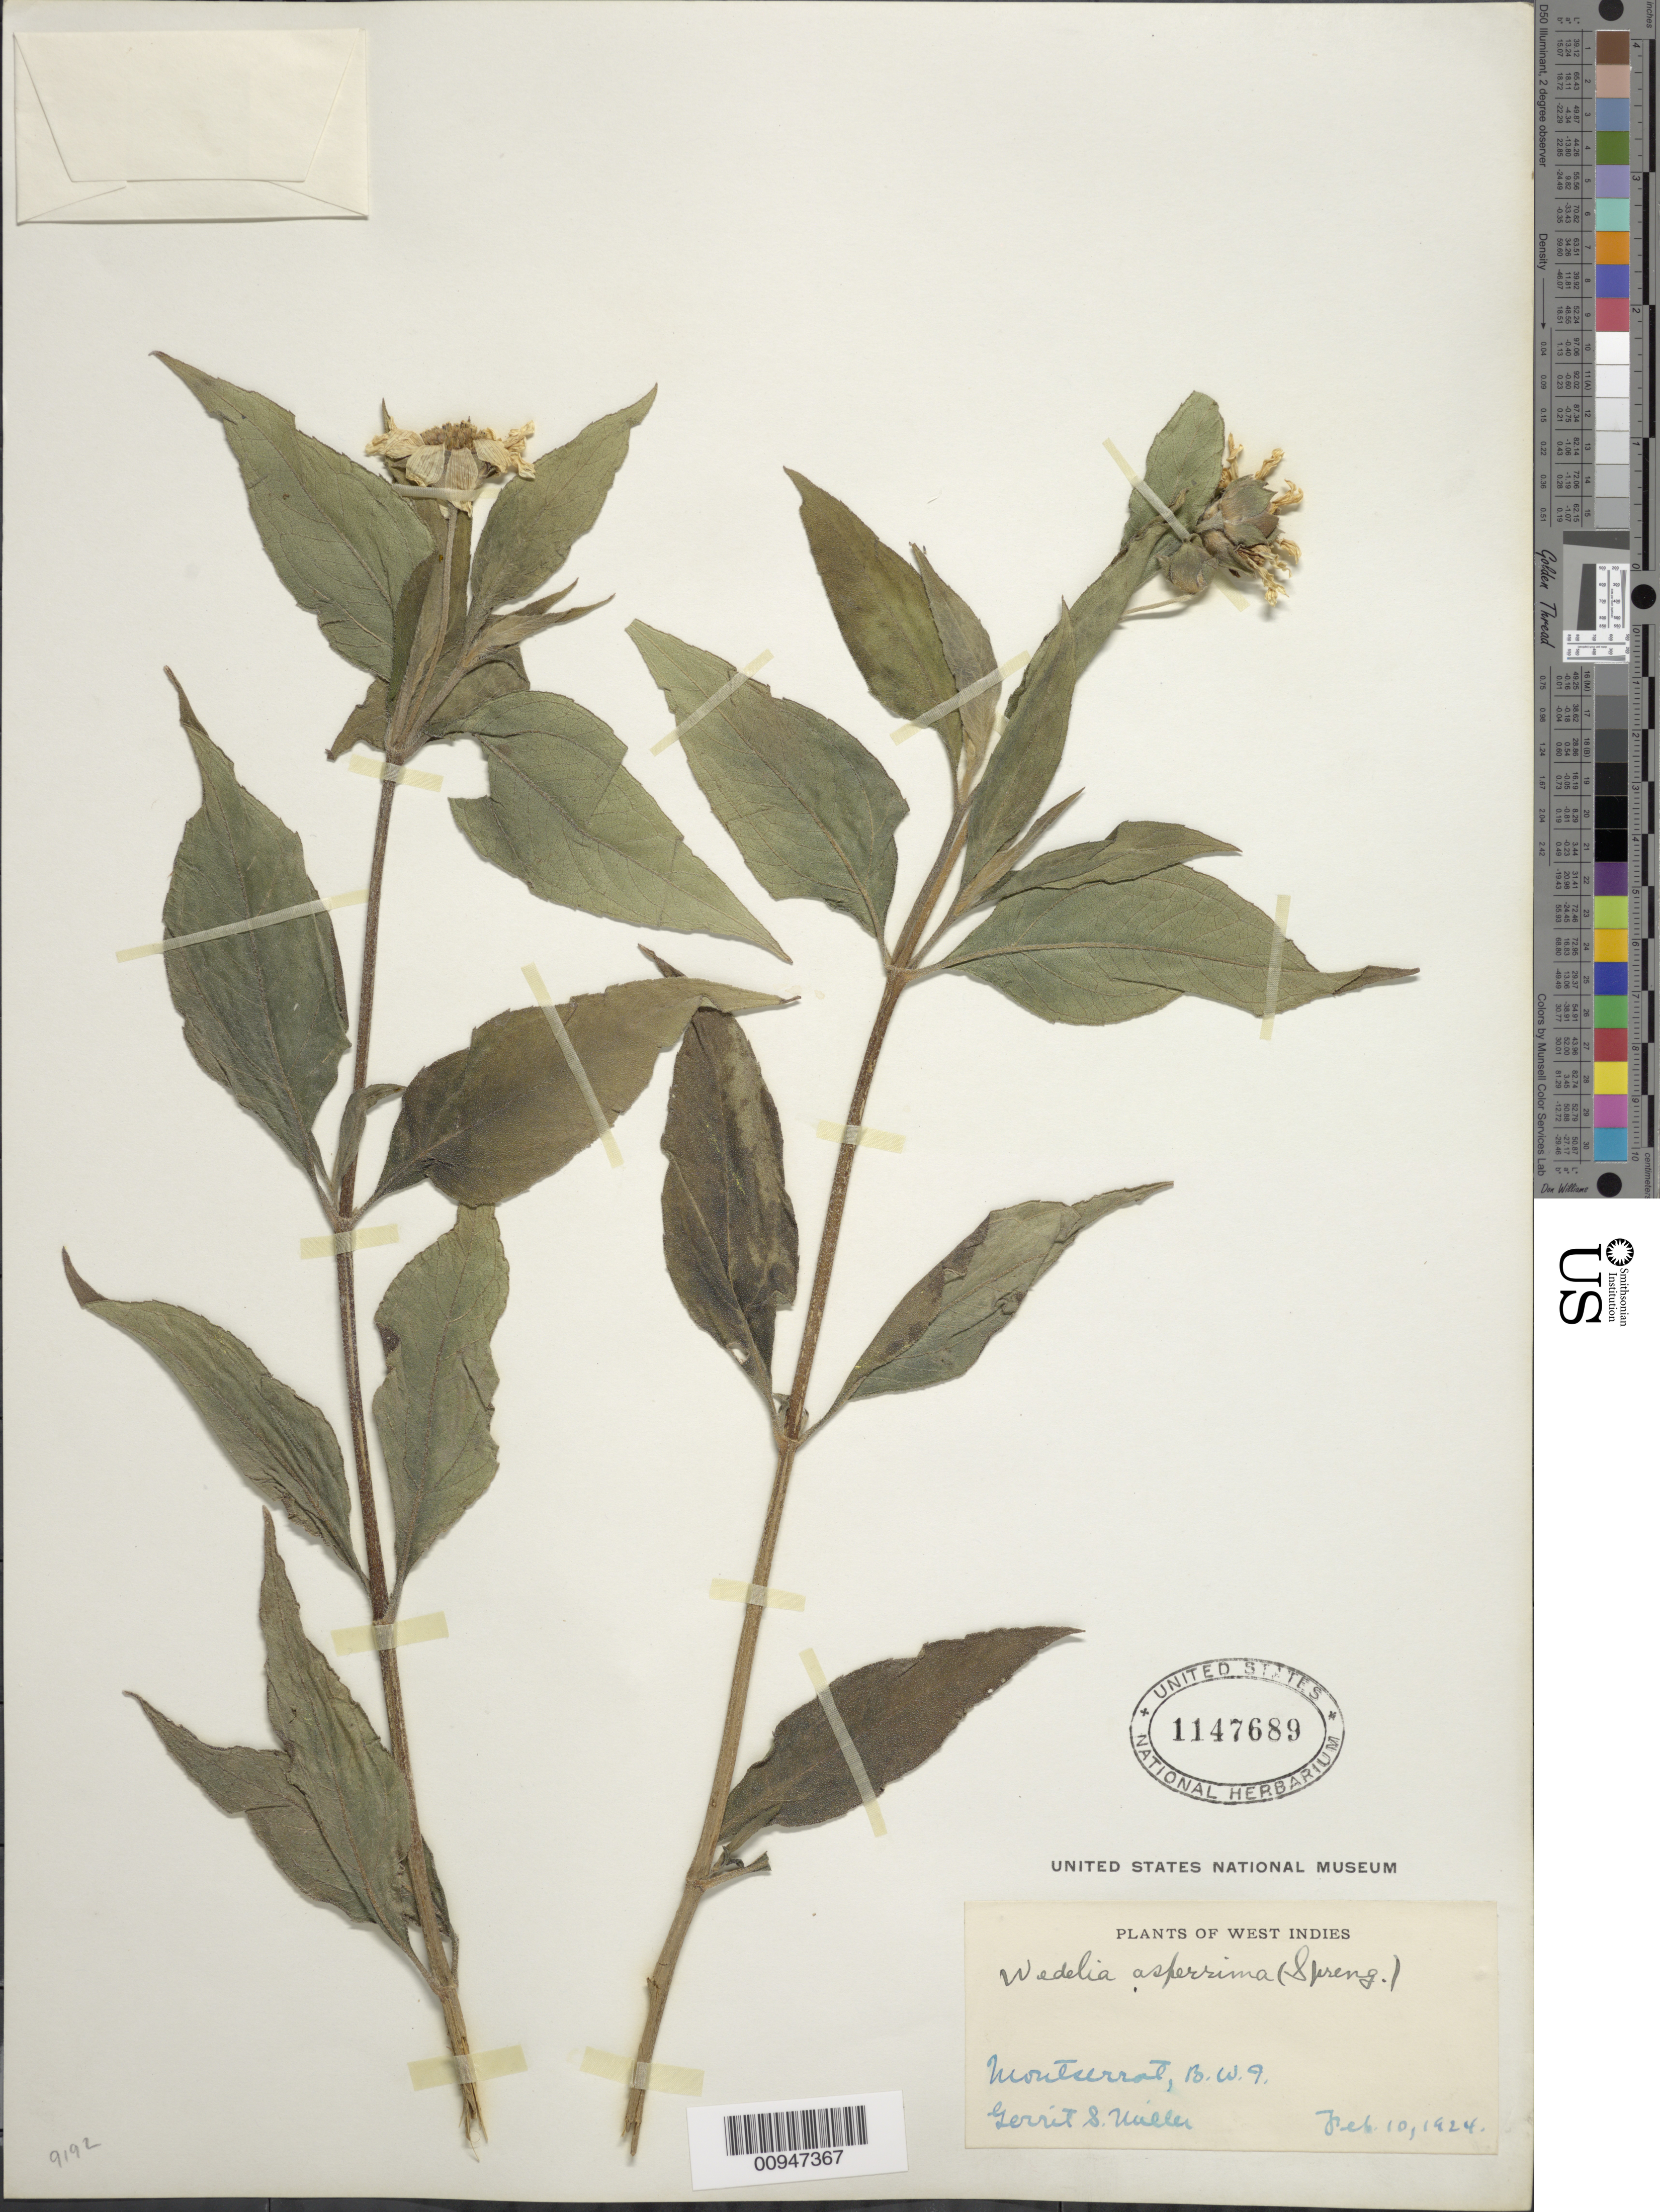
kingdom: Plantae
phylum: Tracheophyta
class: Magnoliopsida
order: Asterales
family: Asteraceae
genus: Wedelia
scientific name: Wedelia calycina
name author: Rich.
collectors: G. S. Miller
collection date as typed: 10 Feb 1924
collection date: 1924-02-10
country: Montserrat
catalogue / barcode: US 1147689